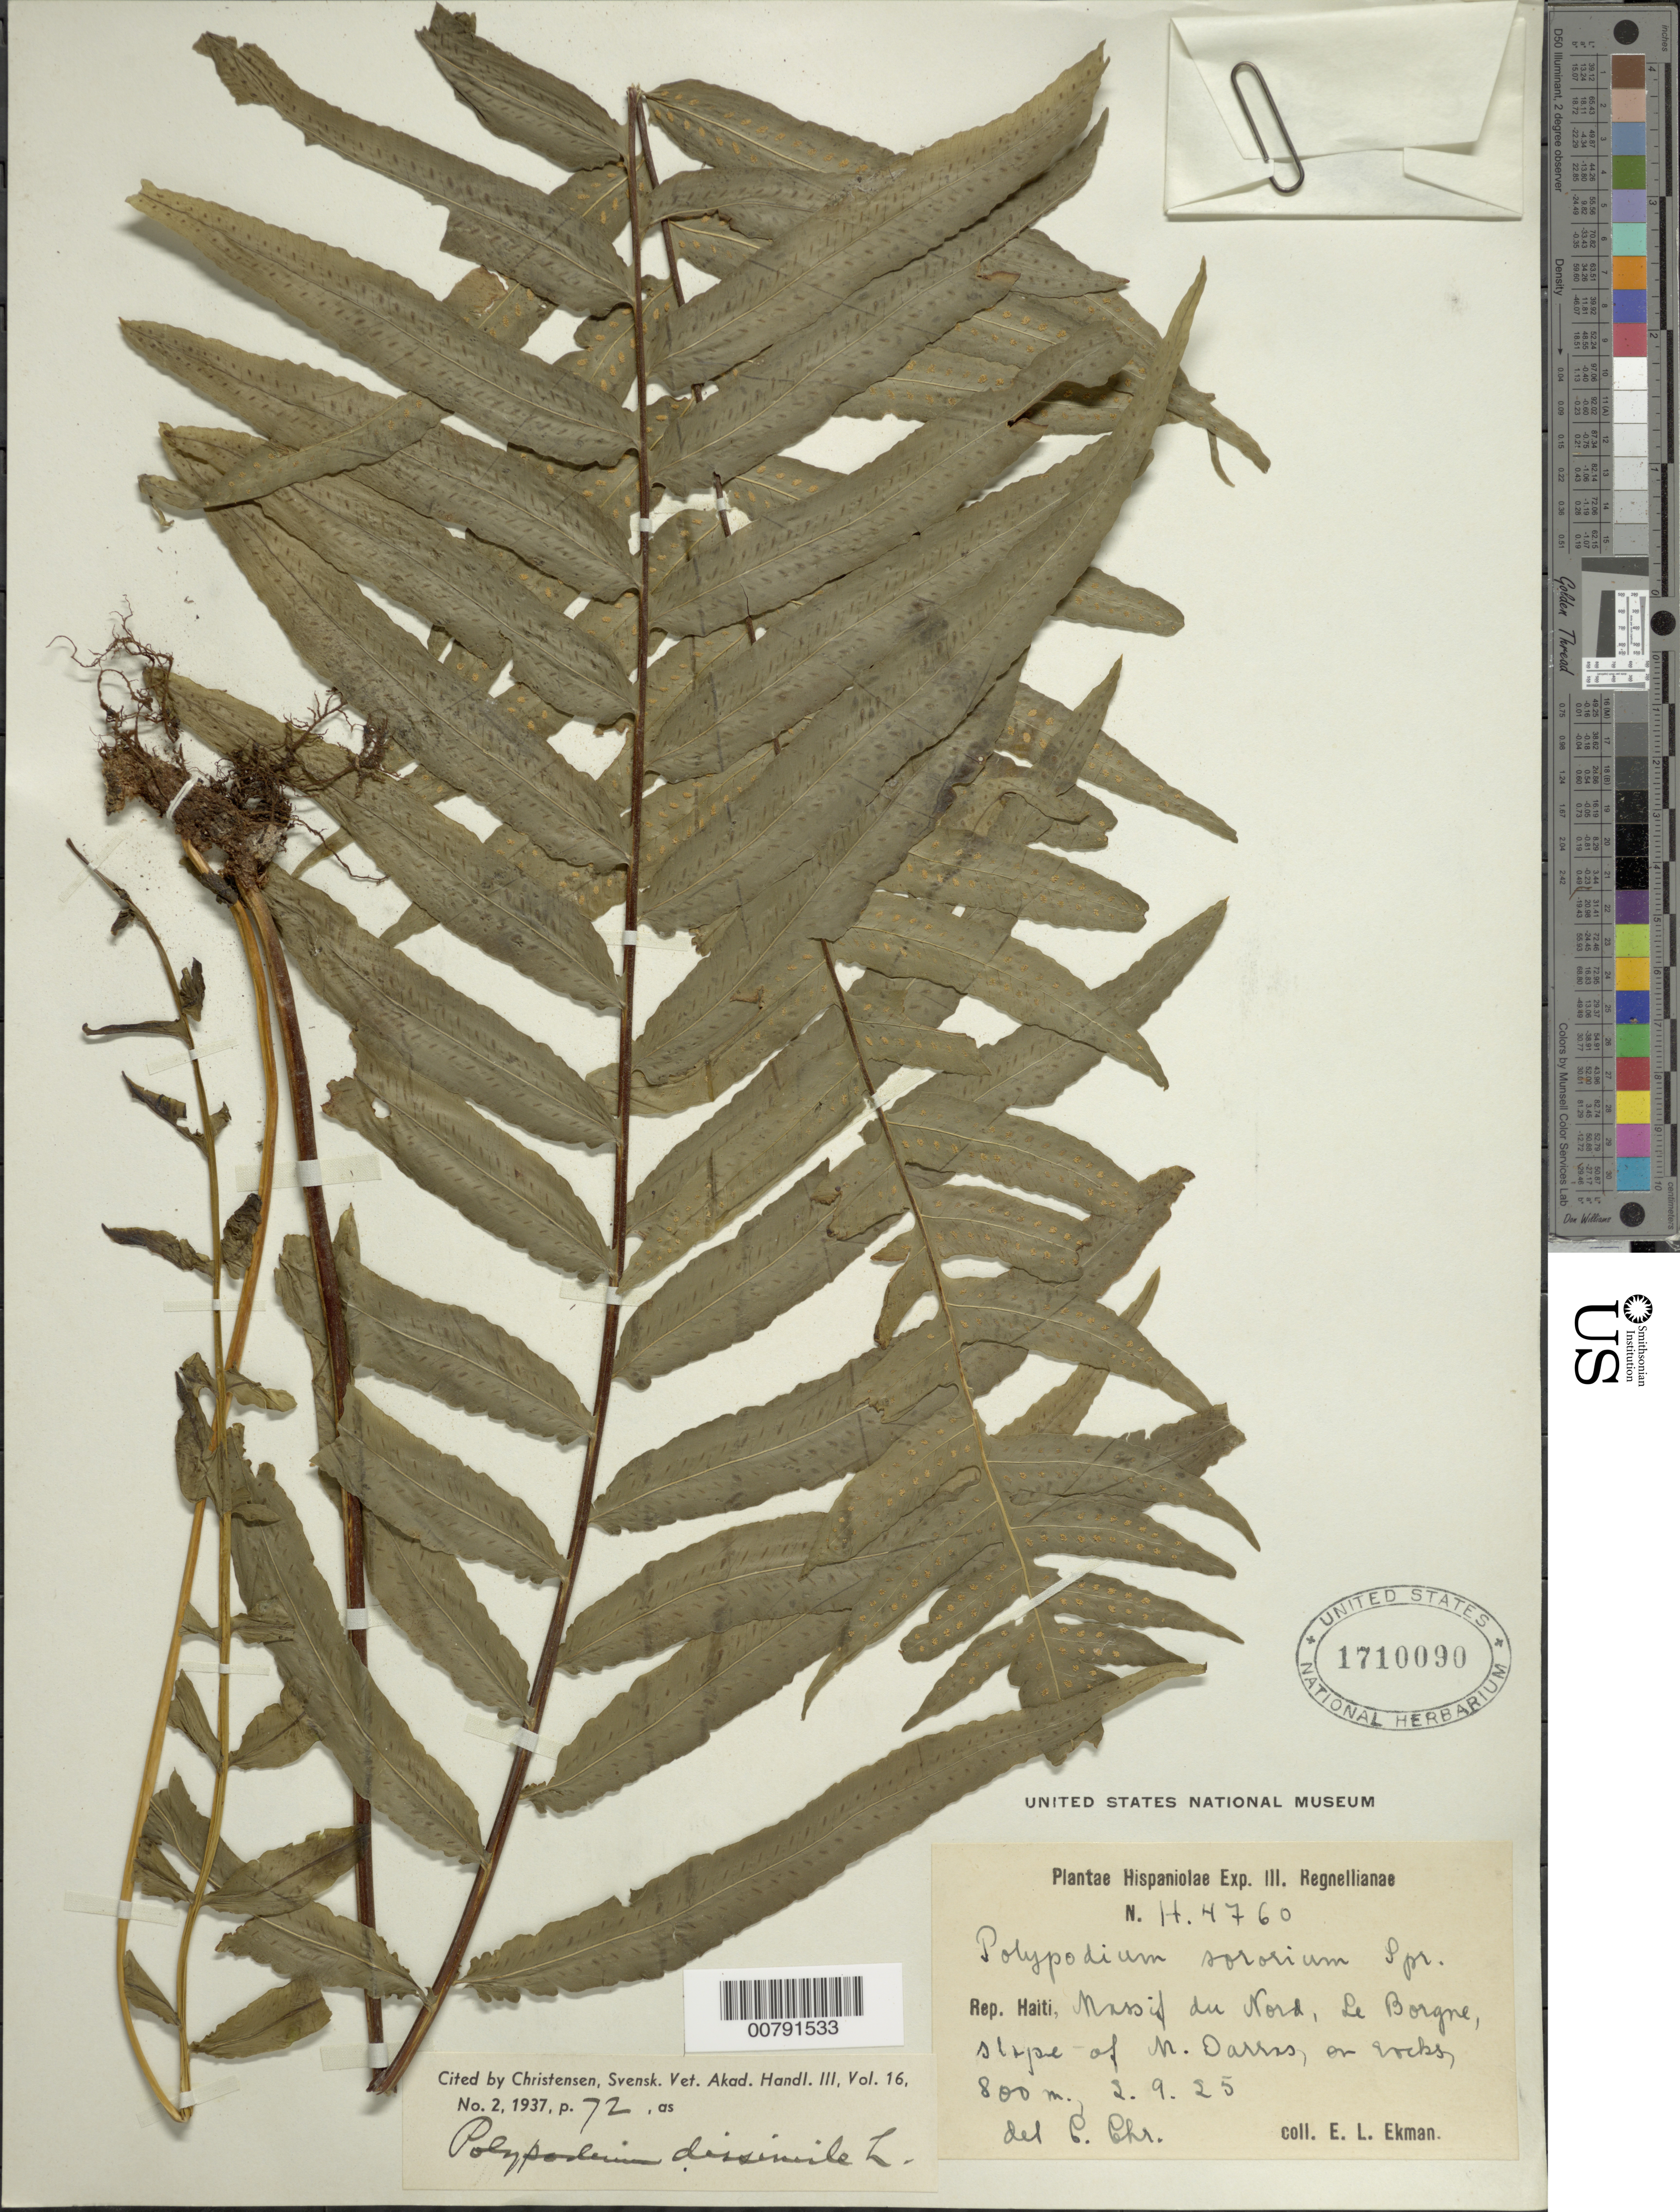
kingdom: Plantae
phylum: Tracheophyta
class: Polypodiopsida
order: Polypodiales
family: Polypodiaceae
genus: Polypodium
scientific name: Polypodium dulce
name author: Poir.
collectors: E. L. Ekman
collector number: H 4760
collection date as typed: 02 Sep 1925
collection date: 1925-09-02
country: Haiti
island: Hispaniola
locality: Massif du Nord, Le Borgne, slope of M. Darras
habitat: On rocks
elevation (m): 800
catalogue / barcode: US 1710090